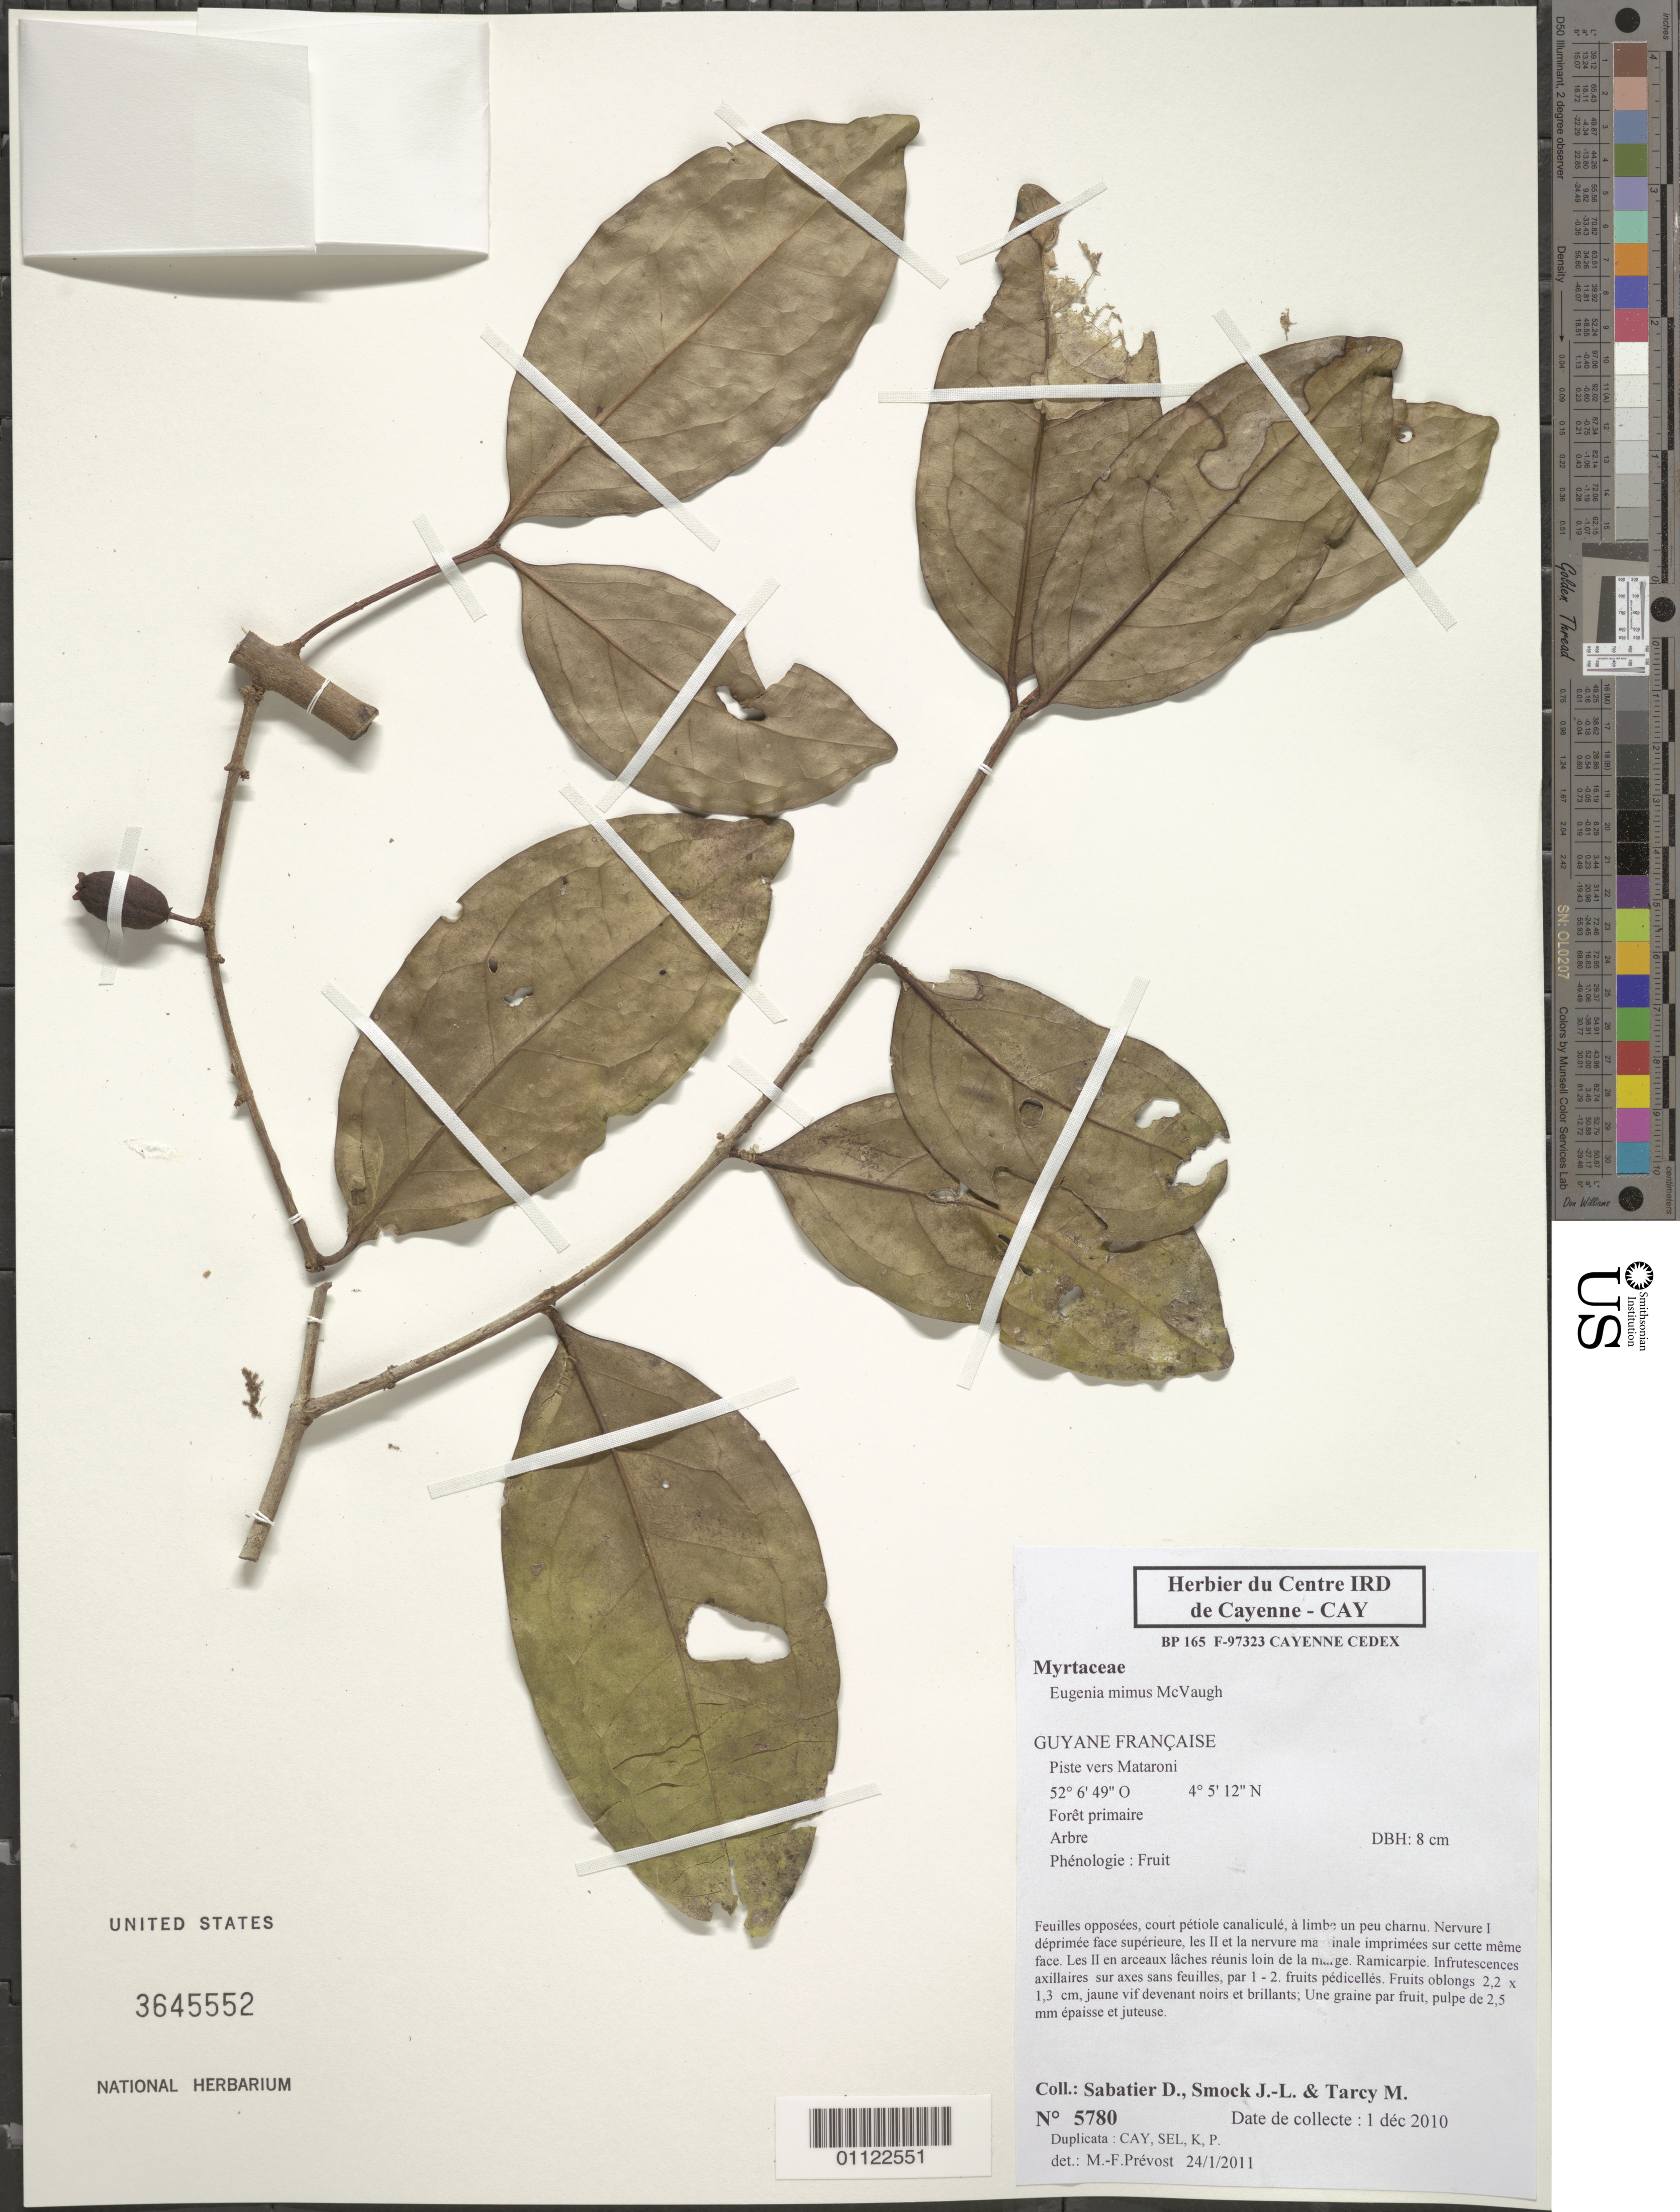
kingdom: Plantae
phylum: Tracheophyta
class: Magnoliopsida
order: Myrtales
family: Myrtaceae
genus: Eugenia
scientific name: Eugenia mimus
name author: McVaugh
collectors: D. Sabatier, J. Smock & M. Tarcy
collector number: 5780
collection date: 2010-12-01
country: French Guiana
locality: Guyane Française. Piste vers Mataroni.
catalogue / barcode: US 3645552